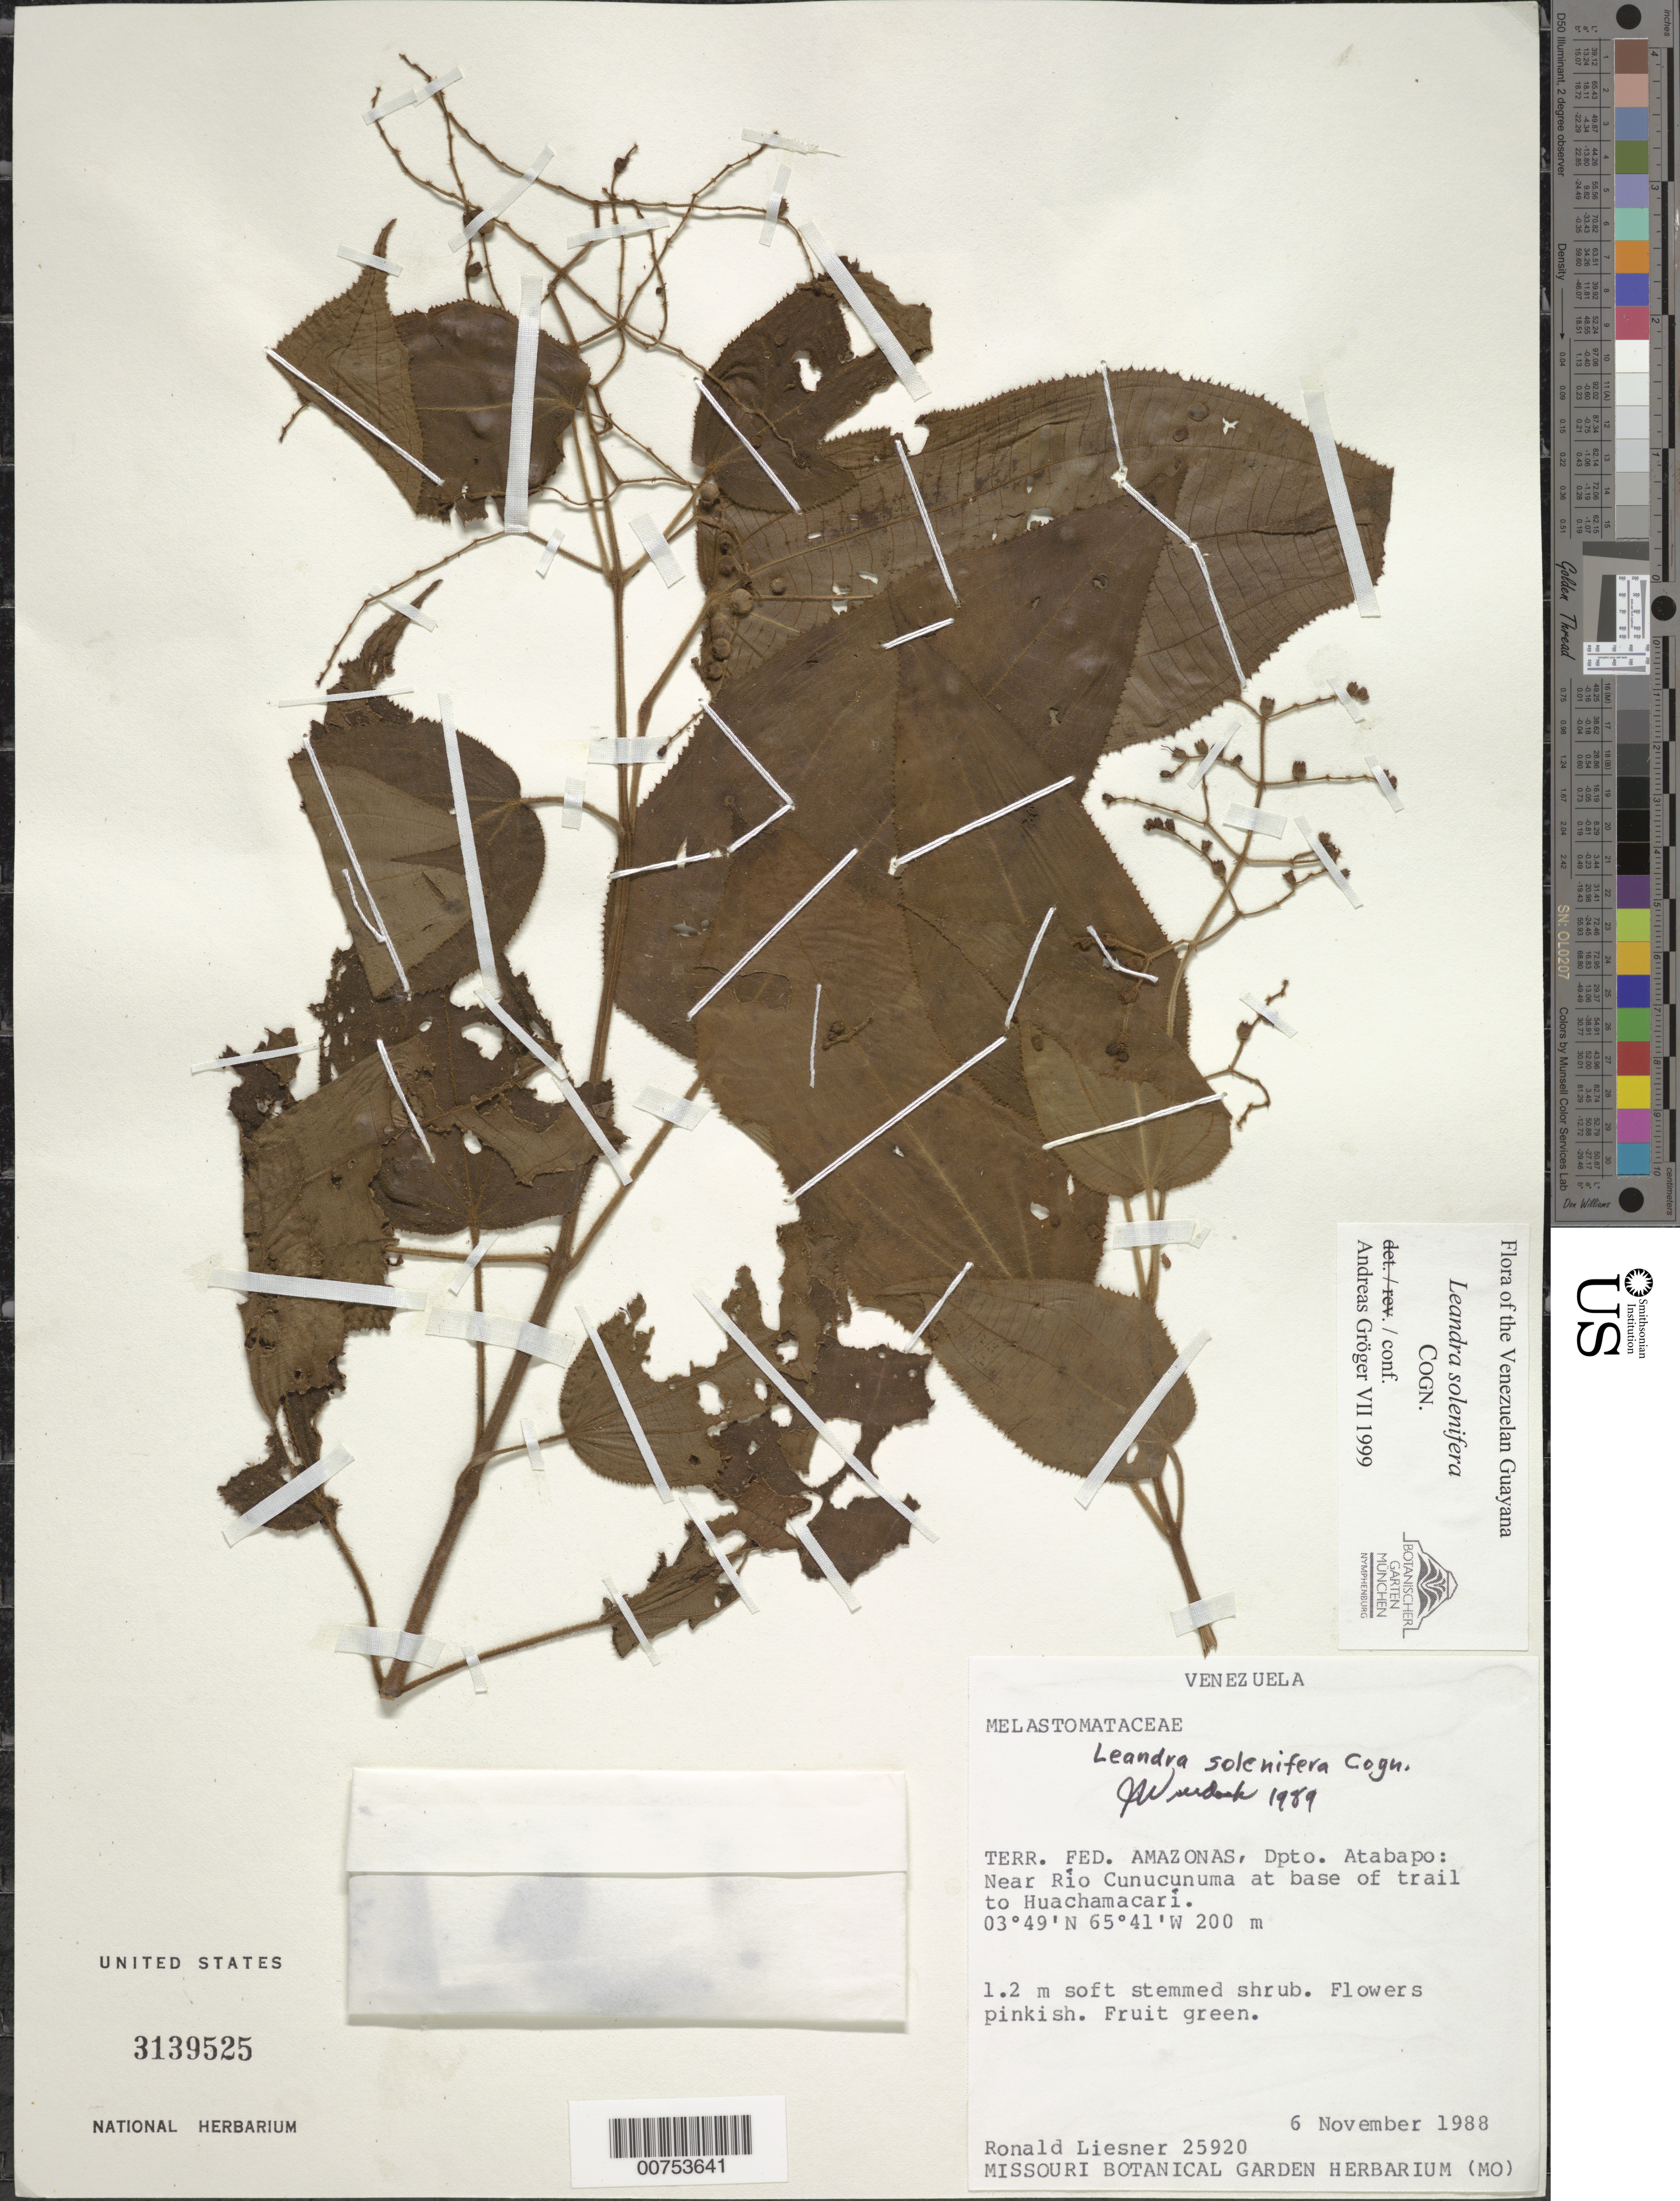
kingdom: Plantae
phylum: Tracheophyta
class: Magnoliopsida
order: Myrtales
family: Melastomataceae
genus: Leandra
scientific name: Leandra solenifera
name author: Cogn.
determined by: Gröger, A.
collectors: R. L. Liesner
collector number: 25920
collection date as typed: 6-Nov-88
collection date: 1988-11-06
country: Venezuela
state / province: Amazonas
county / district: Atabapo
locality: Río Cunucunuma base of trail to Huachamacari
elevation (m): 200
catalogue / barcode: US 3139525